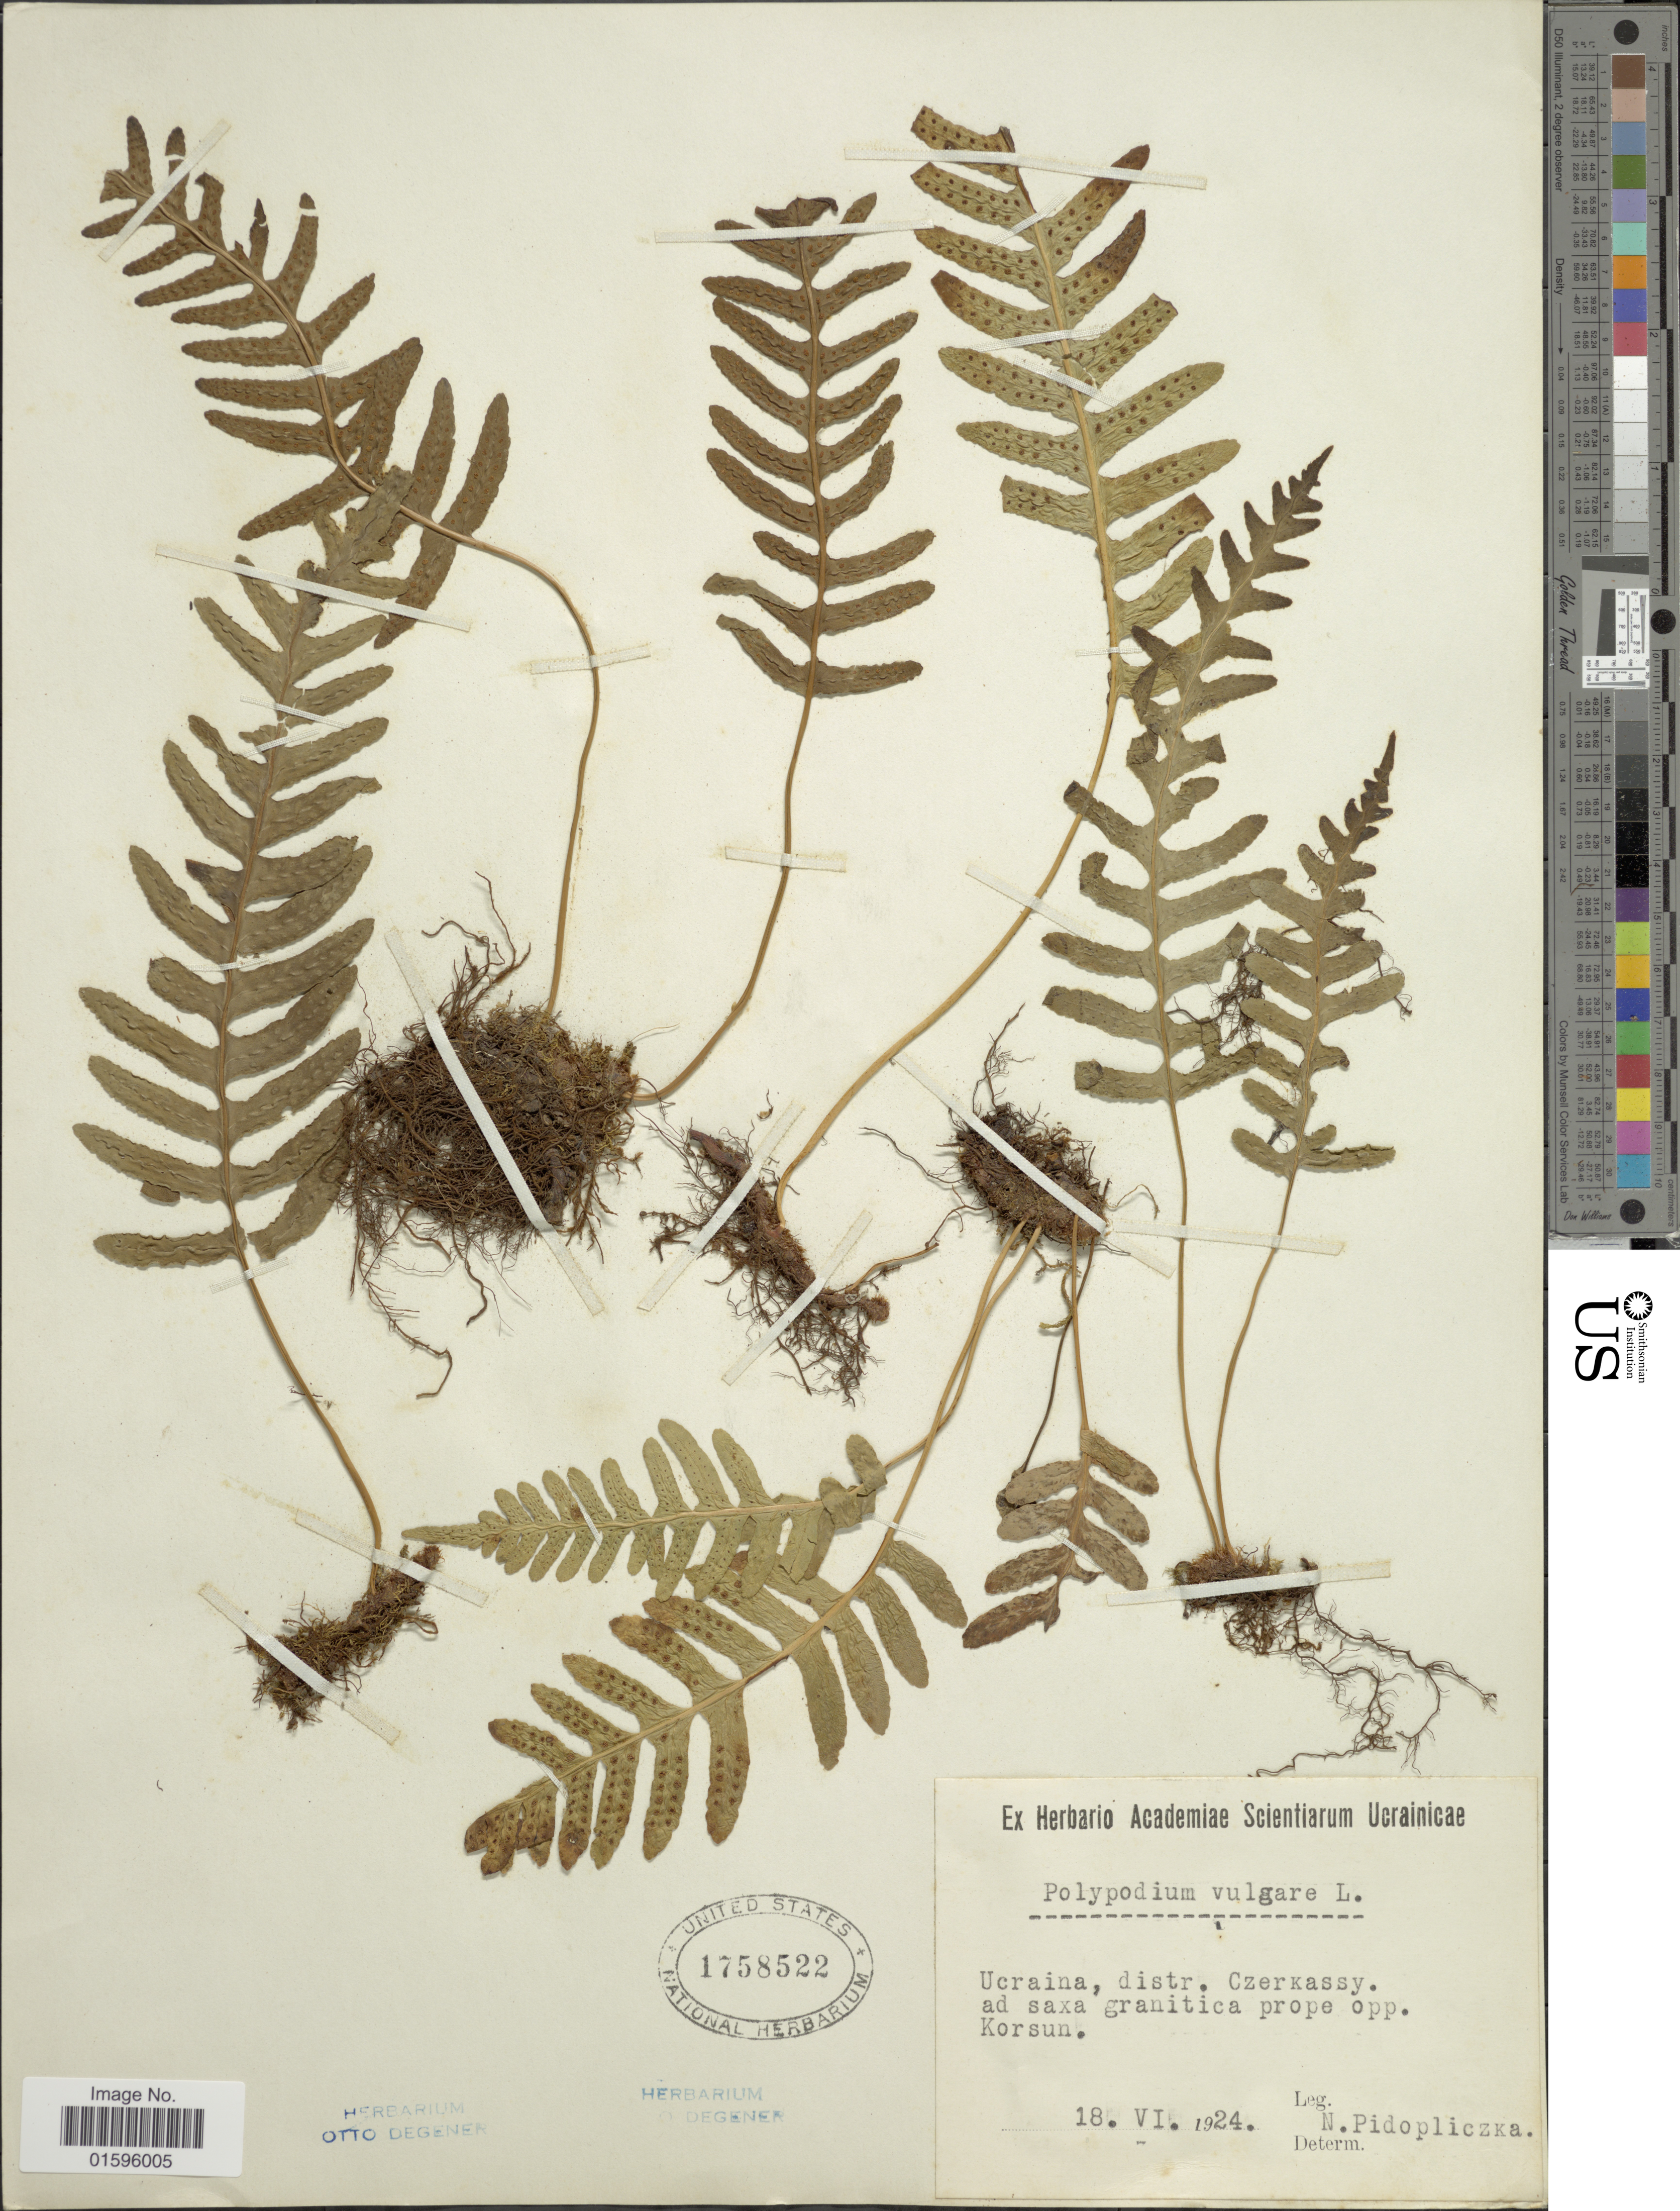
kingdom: Plantae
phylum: Tracheophyta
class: Polypodiopsida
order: Polypodiales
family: Polypodiaceae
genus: Polypodium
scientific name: Polypodium vulgare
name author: L.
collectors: N. Pidopliczka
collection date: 1924-06-18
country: Ukraine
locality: Ucraina, distr. Czerkassy, ad saxa granitica prope opp. Korsun.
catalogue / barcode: US 1758522